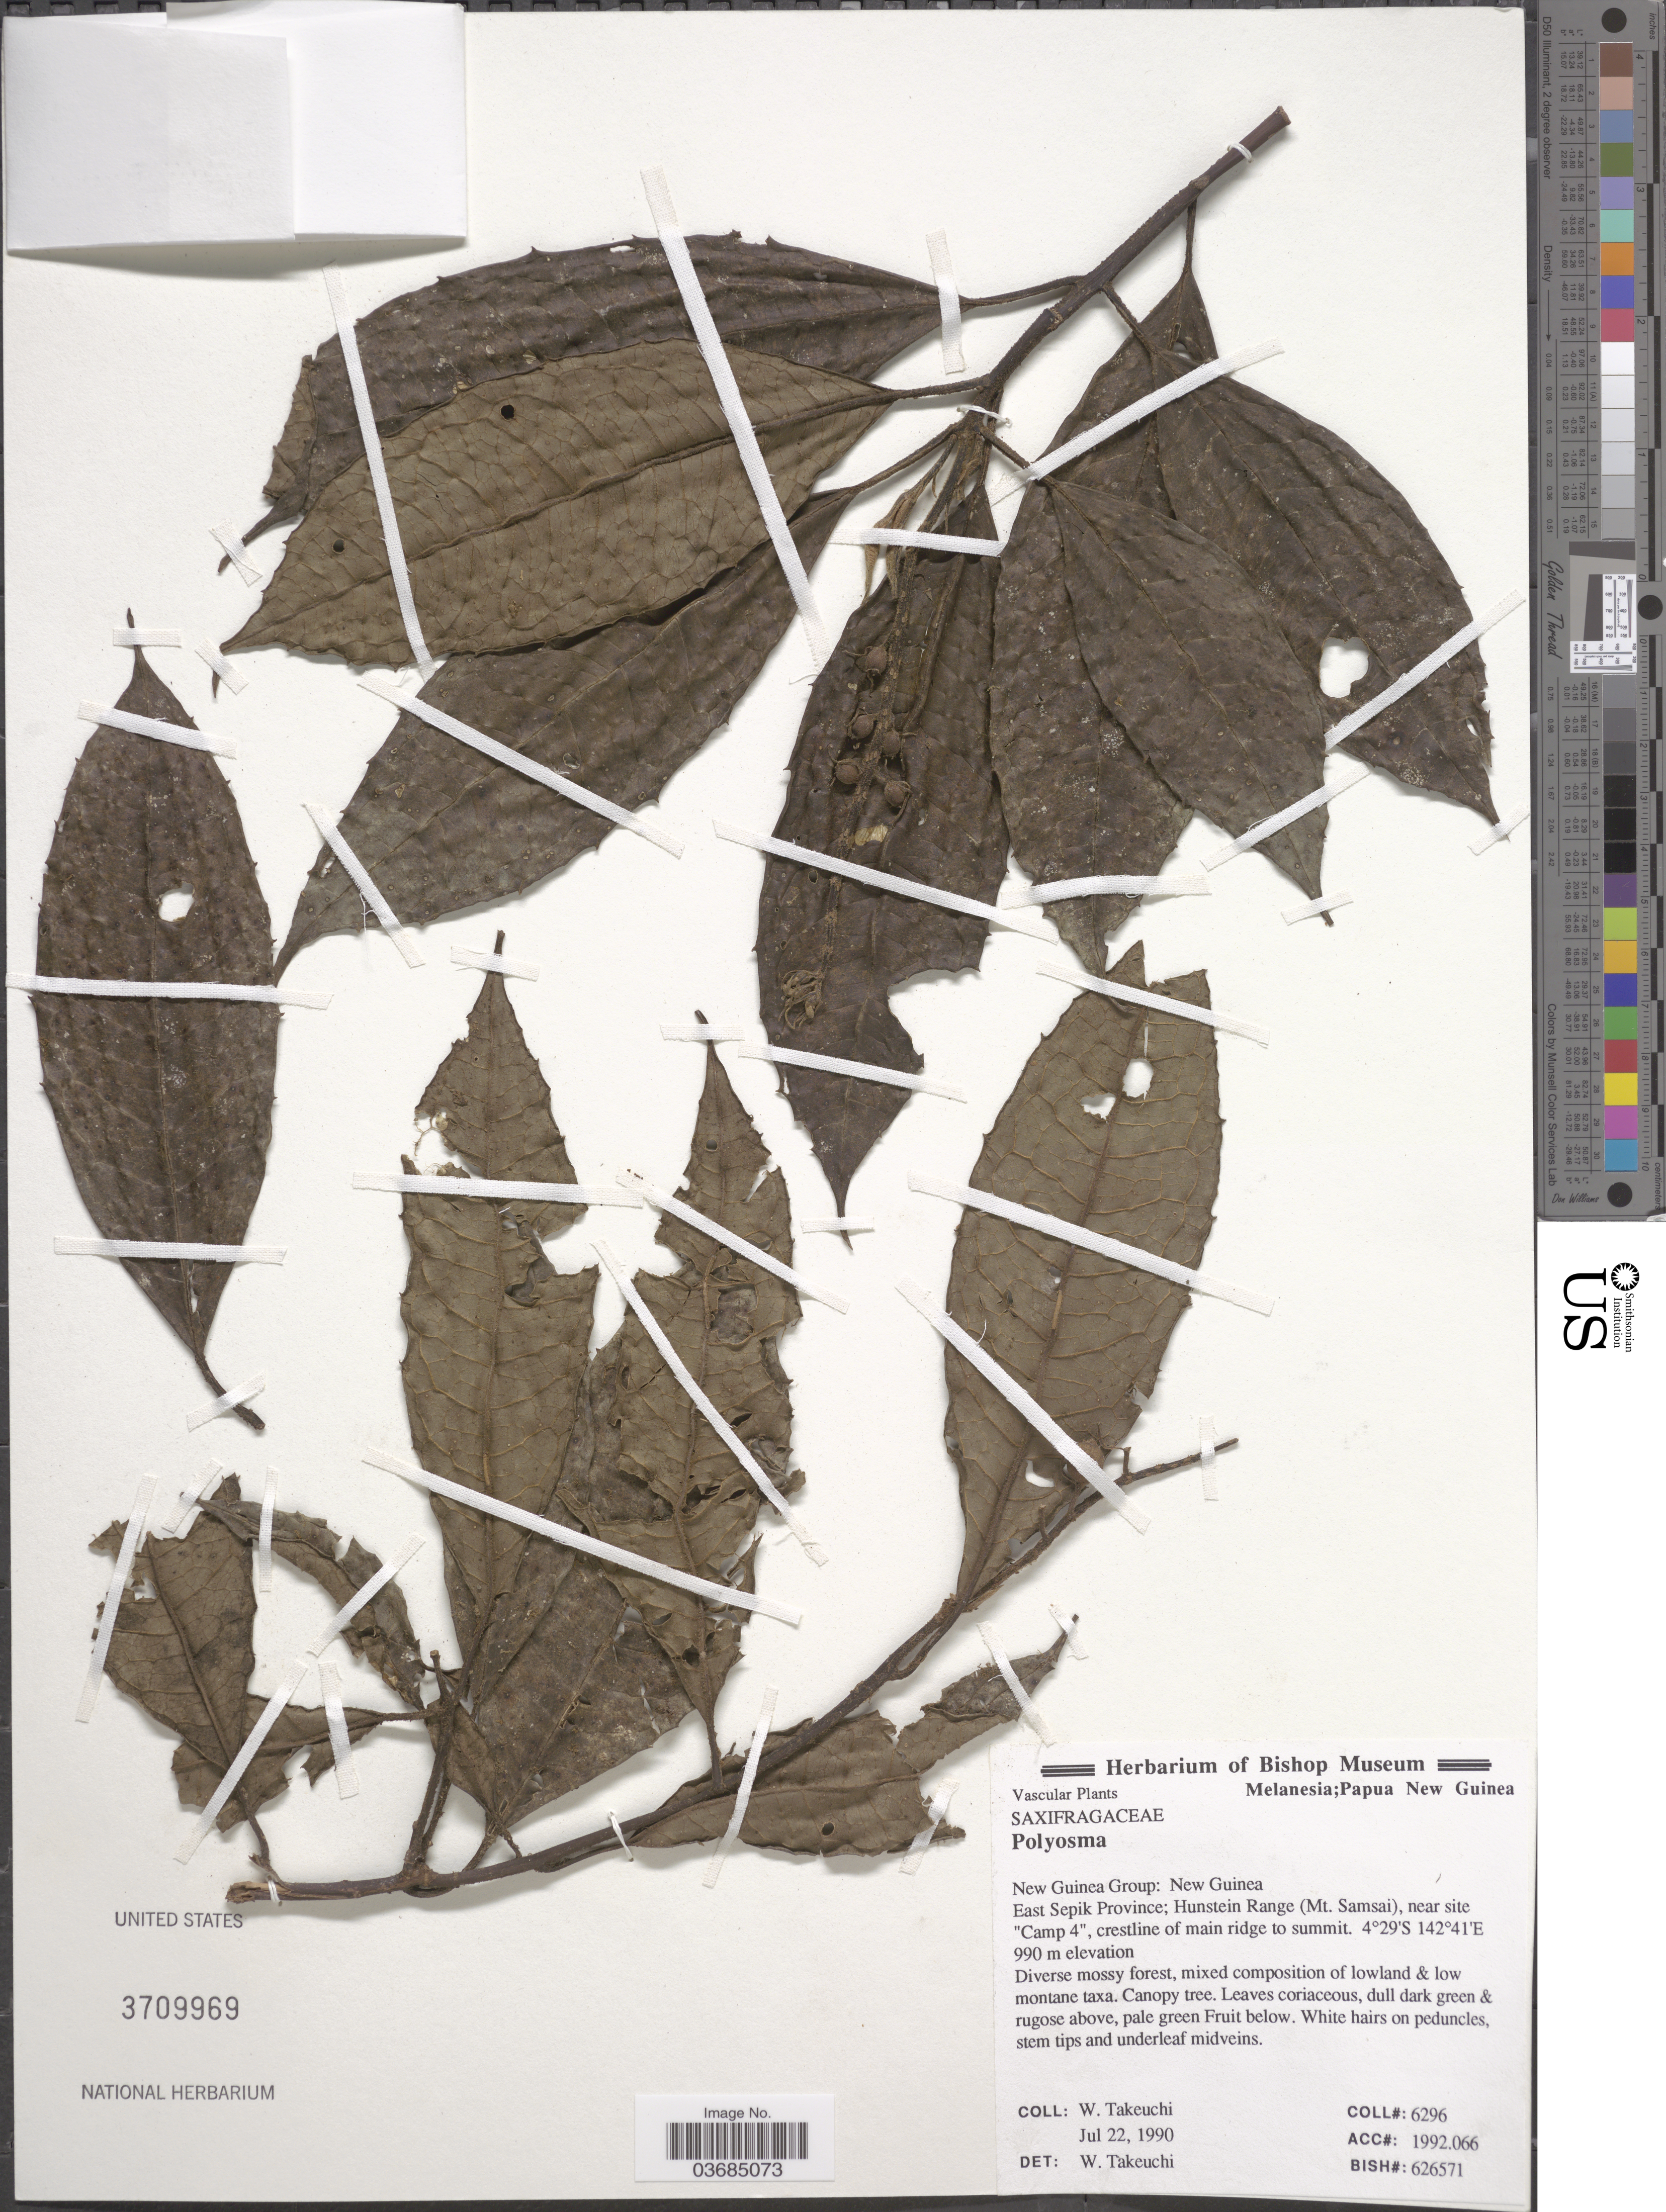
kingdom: Plantae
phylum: Tracheophyta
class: Magnoliopsida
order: Escalloniales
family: Escalloniaceae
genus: Polyosma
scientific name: Polyosma sp.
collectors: W. Takeuchi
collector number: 6296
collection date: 1990-07-22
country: Papua New Guinea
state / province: East Sepik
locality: New Guinea Group: New Guinea. Hunstein Range (Mt. Samsai), near site "Camp 4", crestline of main ridge to summit.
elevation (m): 990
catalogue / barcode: US 3709969